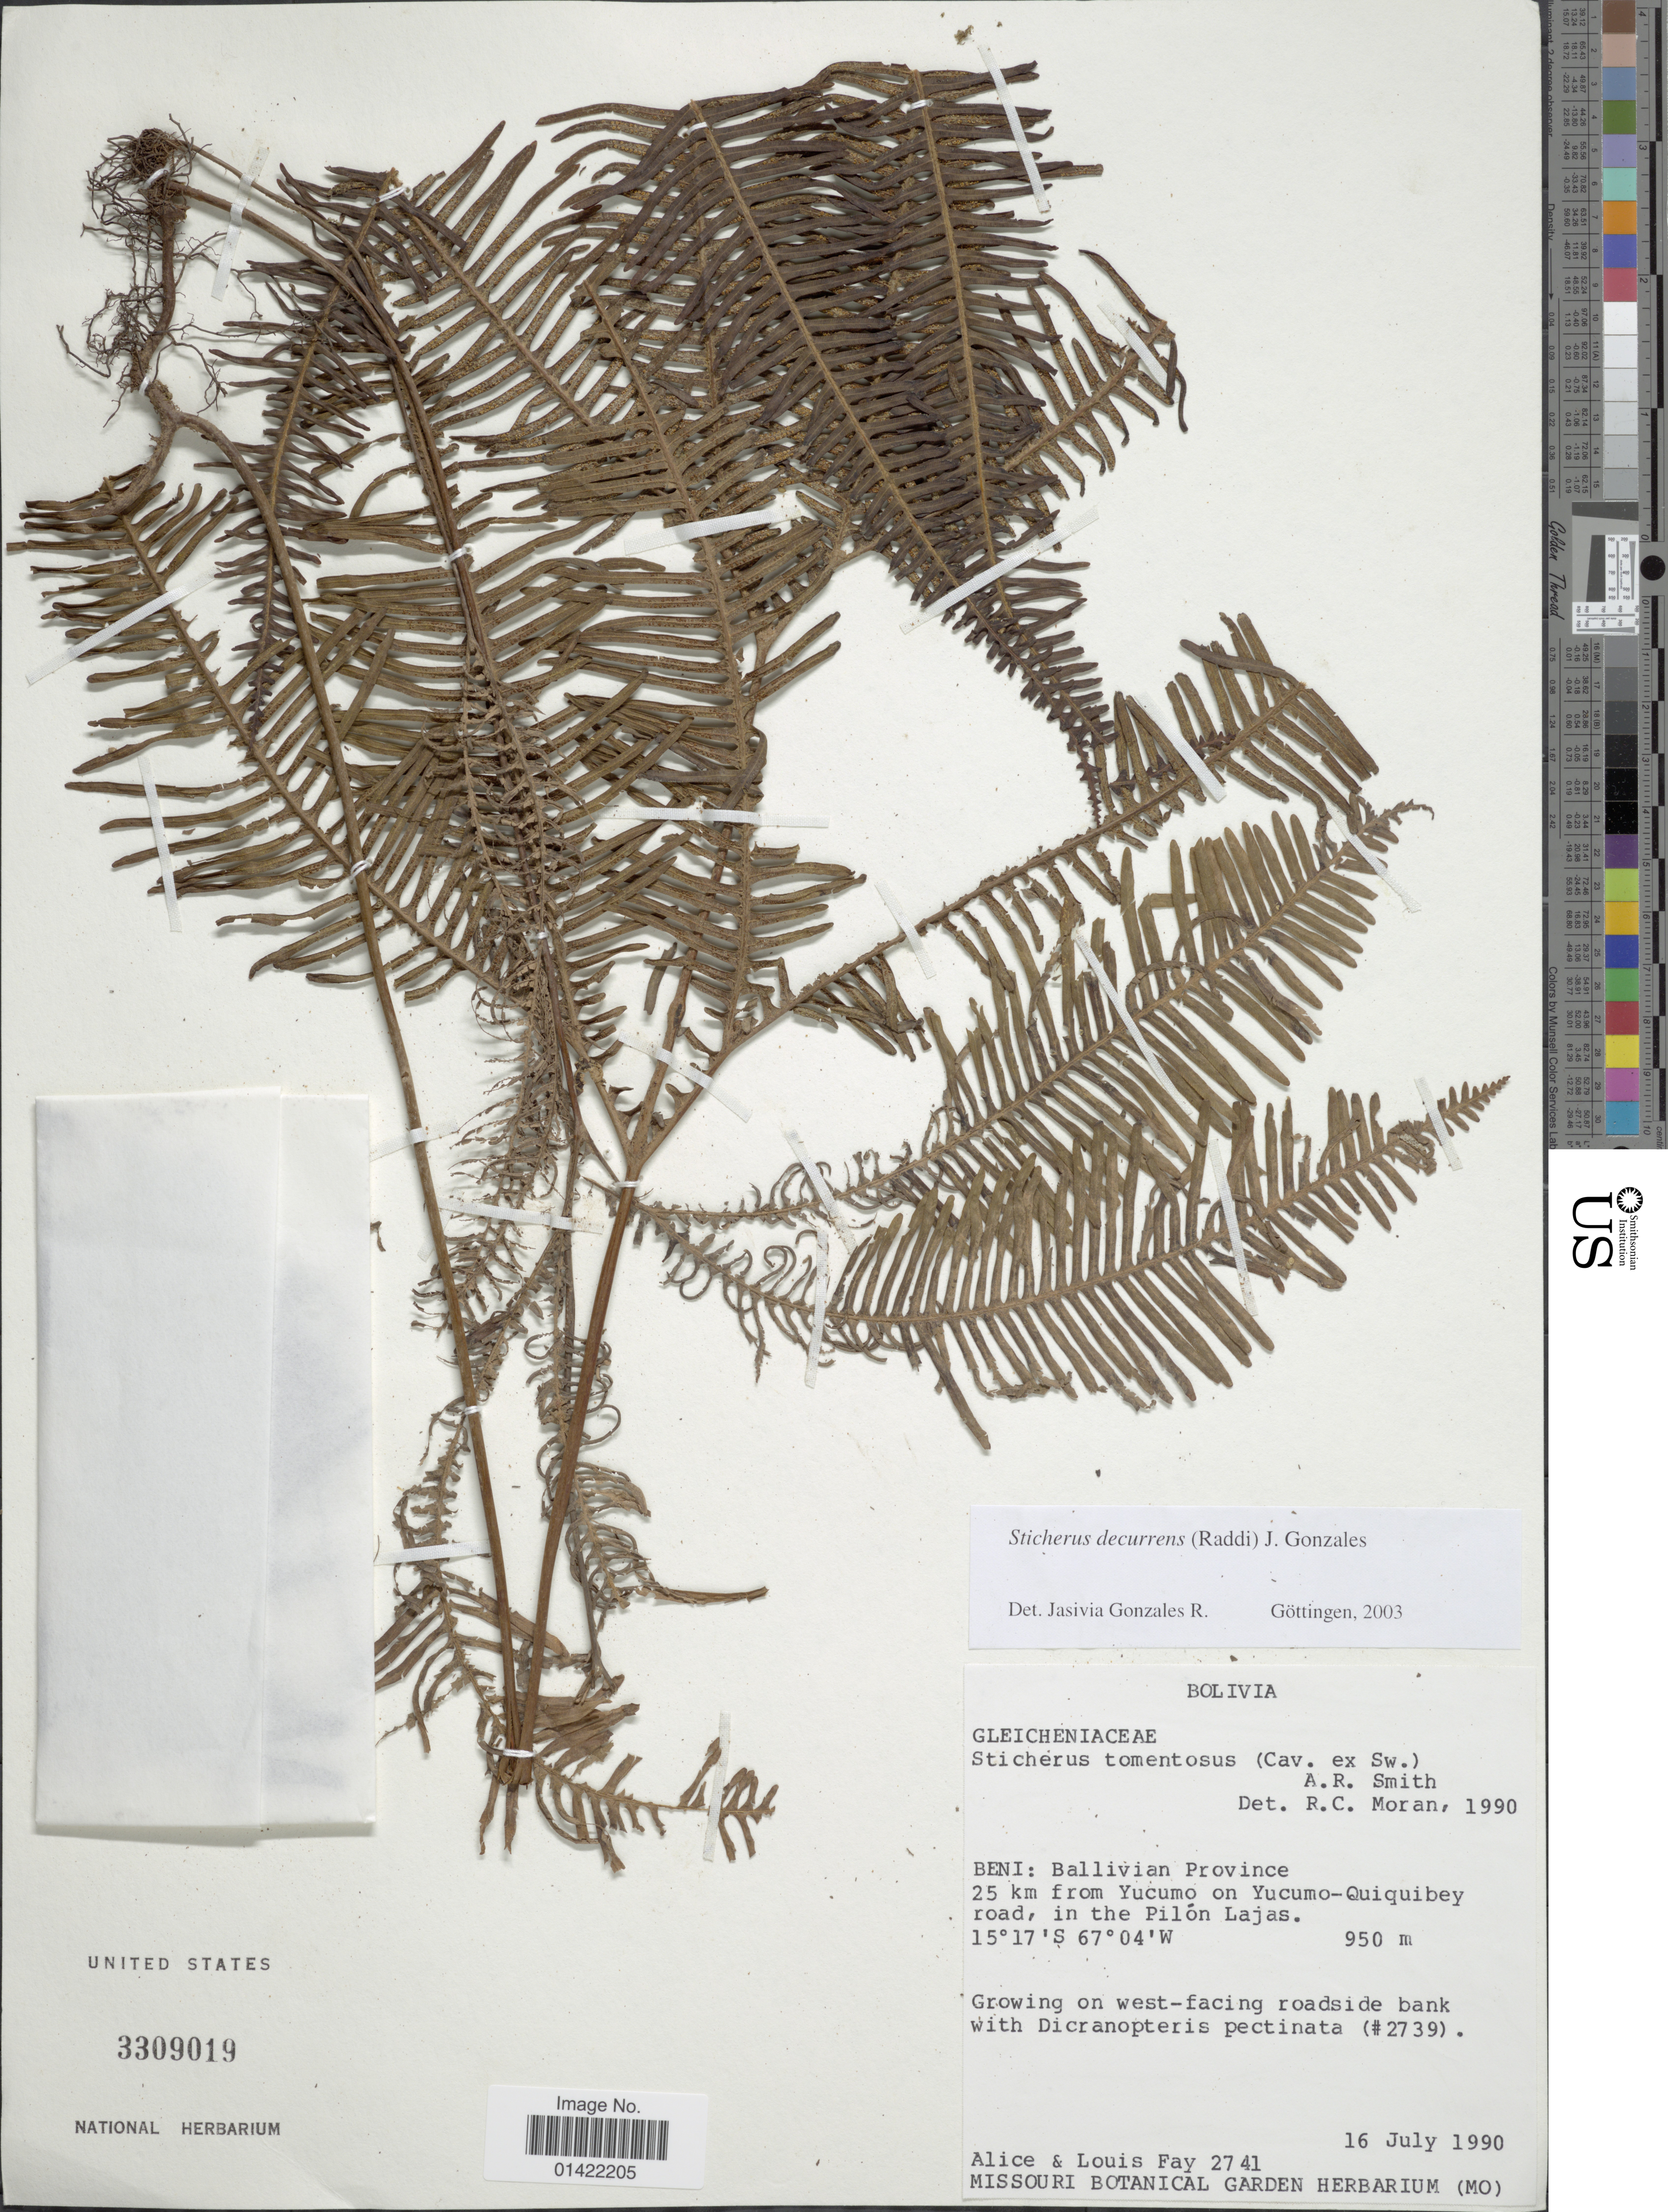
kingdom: Plantae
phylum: Tracheophyta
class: Polypodiopsida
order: Gleicheniales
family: Gleicheniaceae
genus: Sticherus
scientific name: Sticherus decurrens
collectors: A. Fay & L. Fay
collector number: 2741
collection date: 1990-07-16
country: Bolivia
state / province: Beni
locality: Ballivian Province, 25 km from Yucumo on Yucumo-Quiquibey road, in the Pilón Lajas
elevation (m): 950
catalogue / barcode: US 3309019